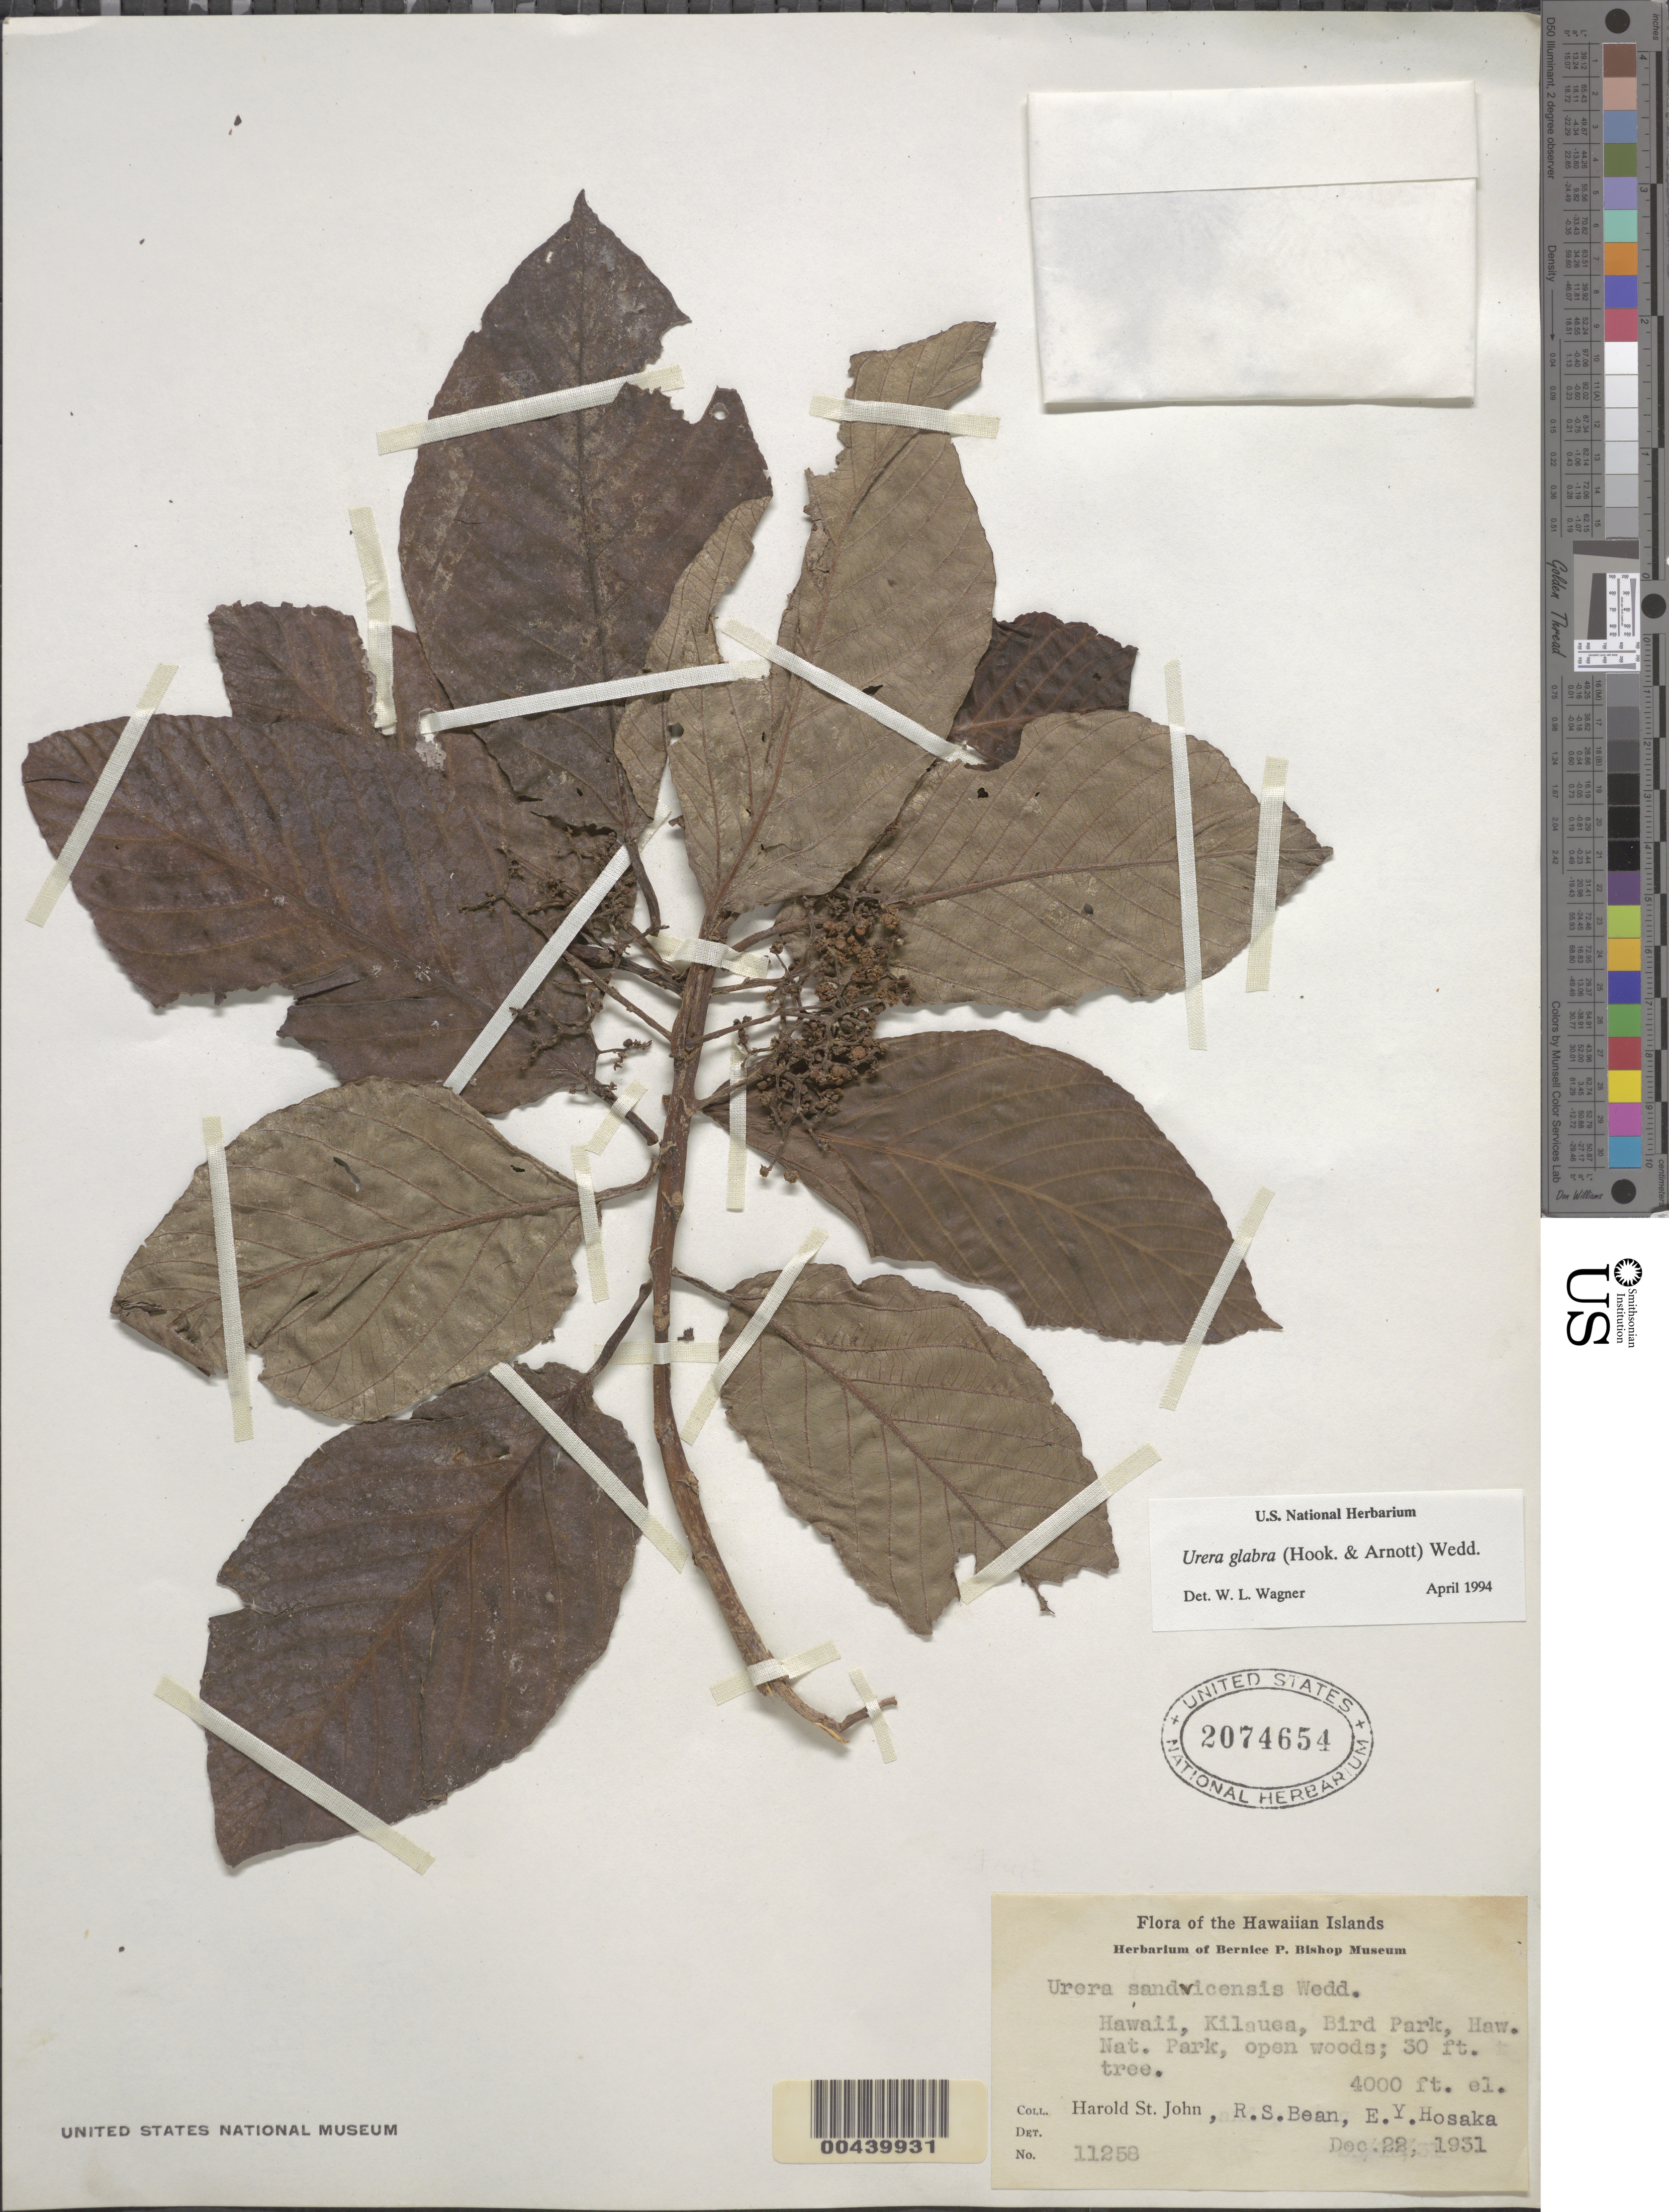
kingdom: Plantae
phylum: Tracheophyta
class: Magnoliopsida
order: Rosales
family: Urticaceae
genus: Touchardia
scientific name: Touchardia oahuensis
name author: T. Wells & A. K. Monro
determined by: Wagner, W. L., (BOT), Smithsonian Institution - National Museum of Natural History (UNITED STATES)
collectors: H. St. John, R. Bean & E. Y. Hosaka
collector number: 11258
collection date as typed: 22 Dec 1931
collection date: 1931-12-22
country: United States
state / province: Hawaii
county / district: Hawaii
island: Hawaii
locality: Kilauea, Bird Park, Hawaii National Park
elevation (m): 1219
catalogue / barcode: US 2074654